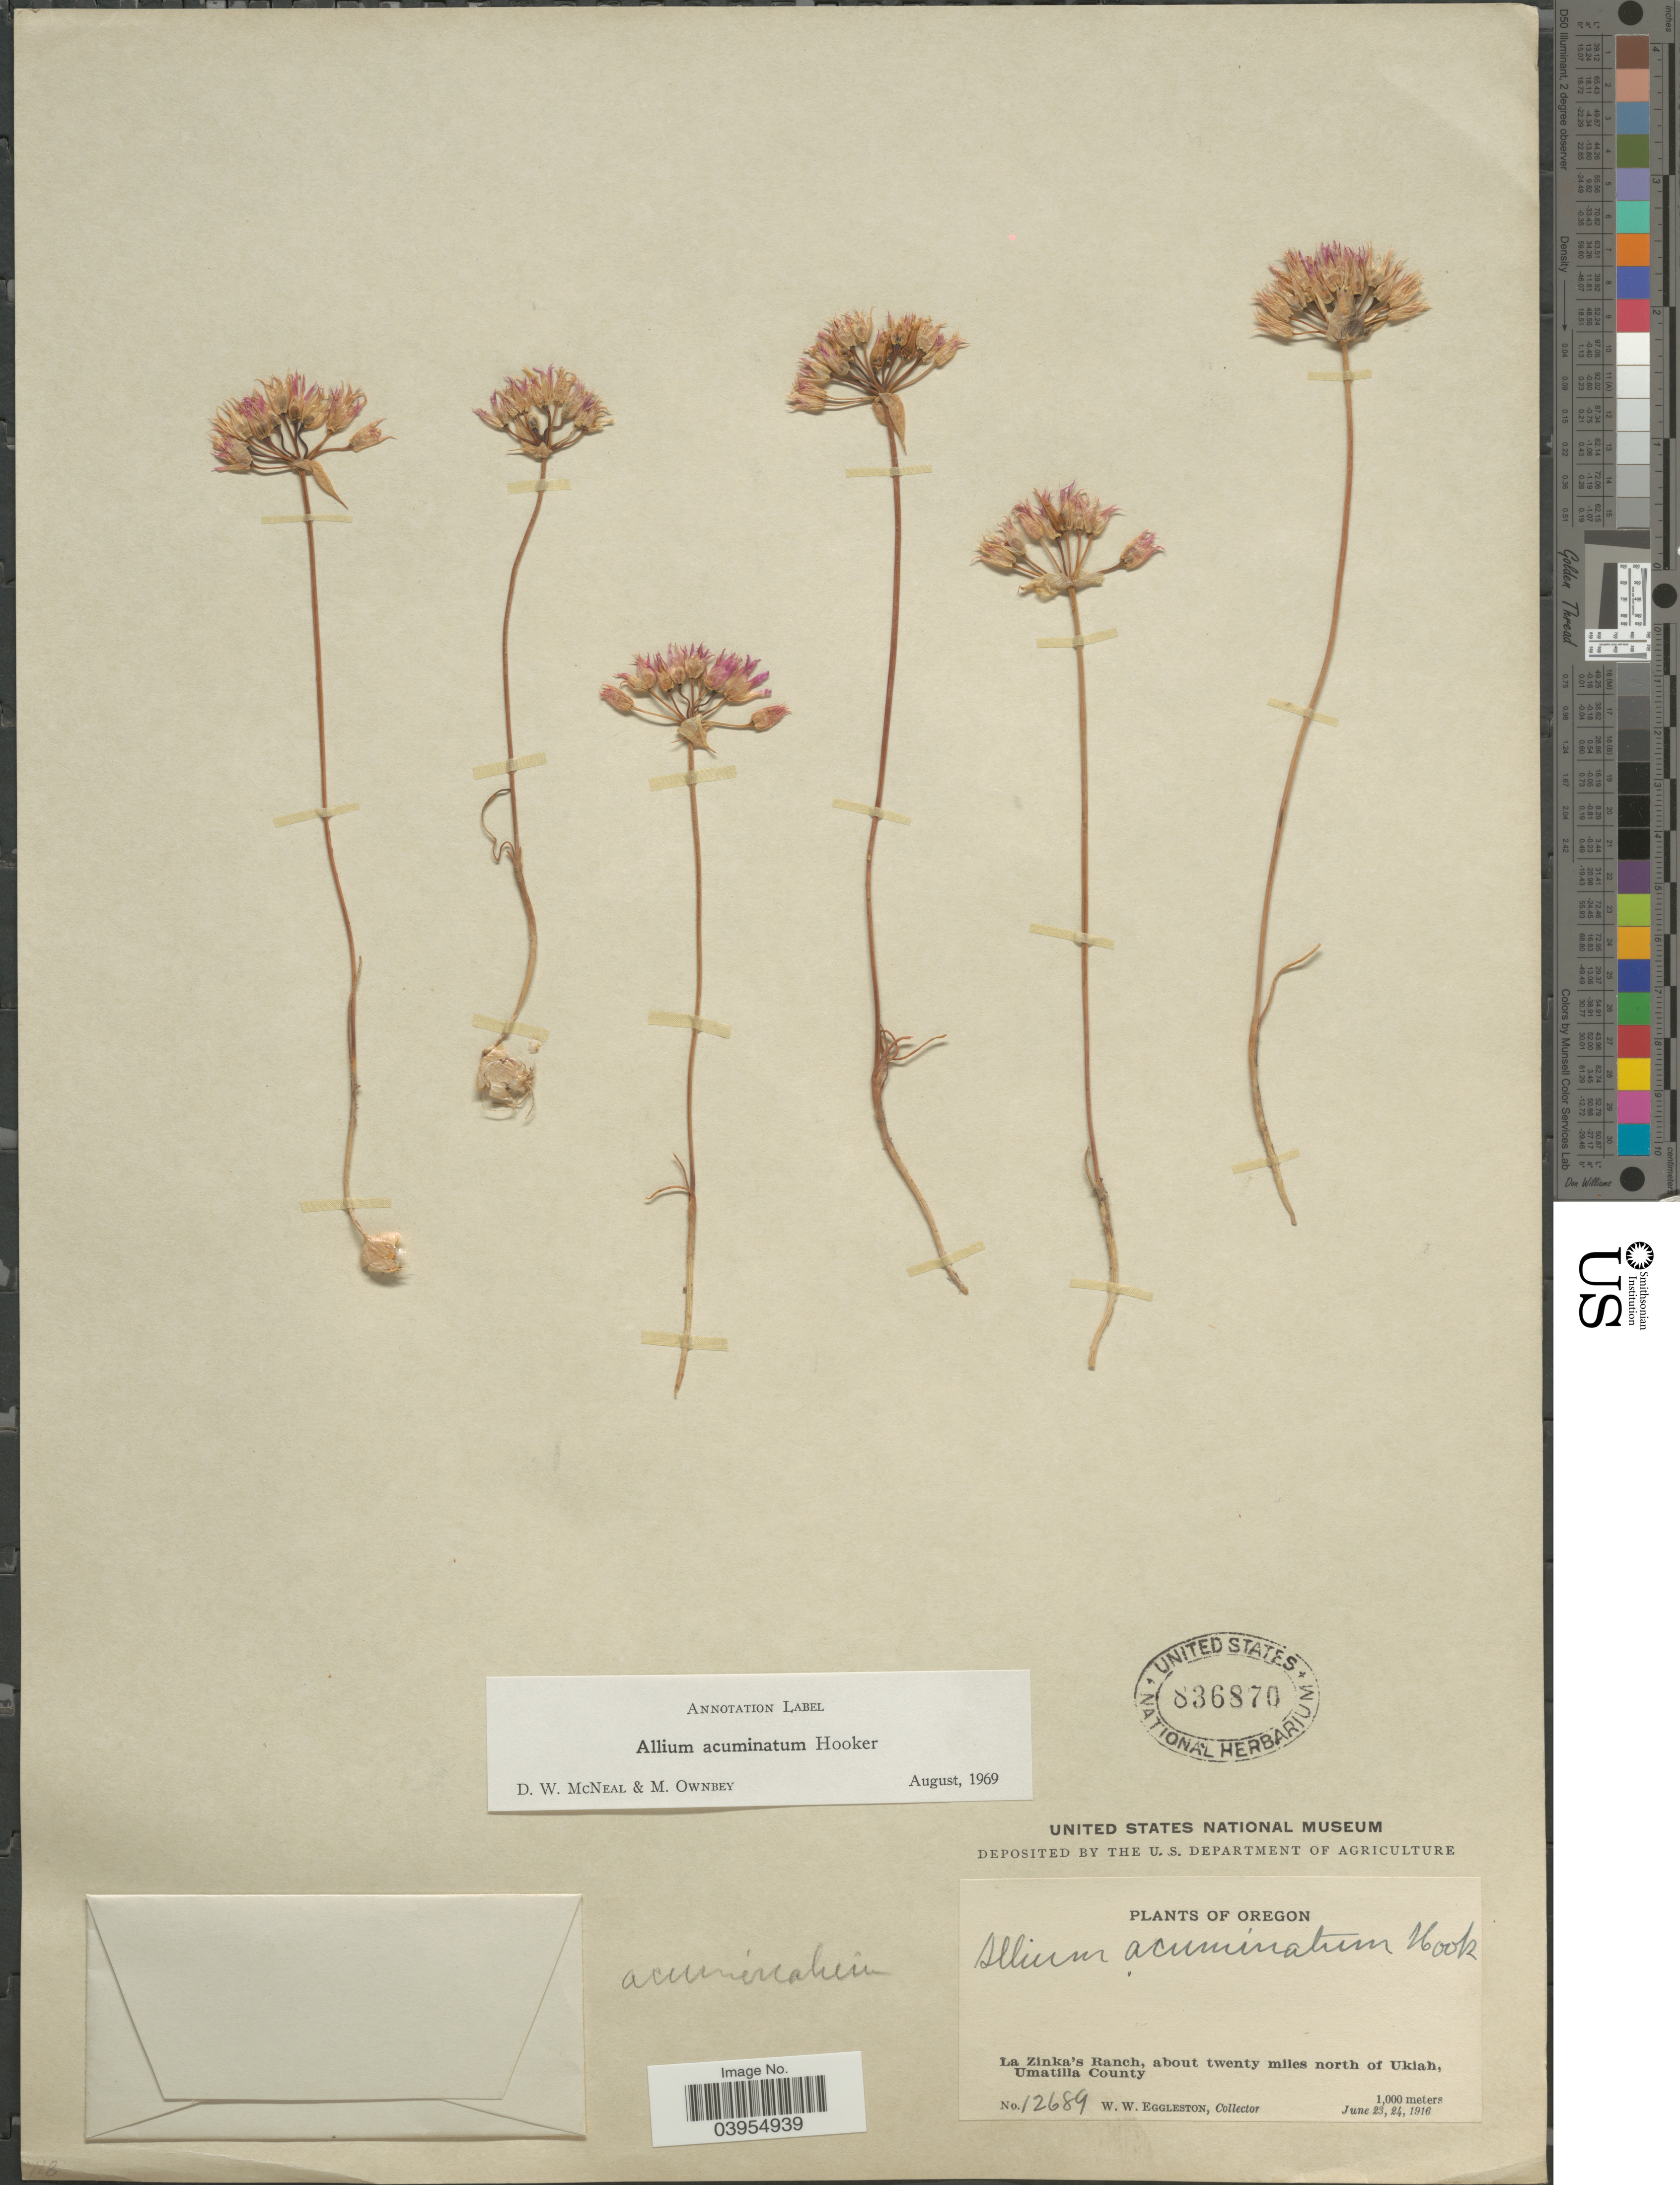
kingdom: Plantae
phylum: Tracheophyta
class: Liliopsida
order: Asparagales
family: Amaryllidaceae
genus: Allium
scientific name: Allium acuminatum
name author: Hook.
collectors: W. W. Eggleston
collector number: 12689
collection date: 1916-06-23/1916-06-24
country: United States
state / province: Oregon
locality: La Zinka's Ranch, about twenty miles north of Ukiah, Umatilla County.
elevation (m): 1000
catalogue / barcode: US 836870